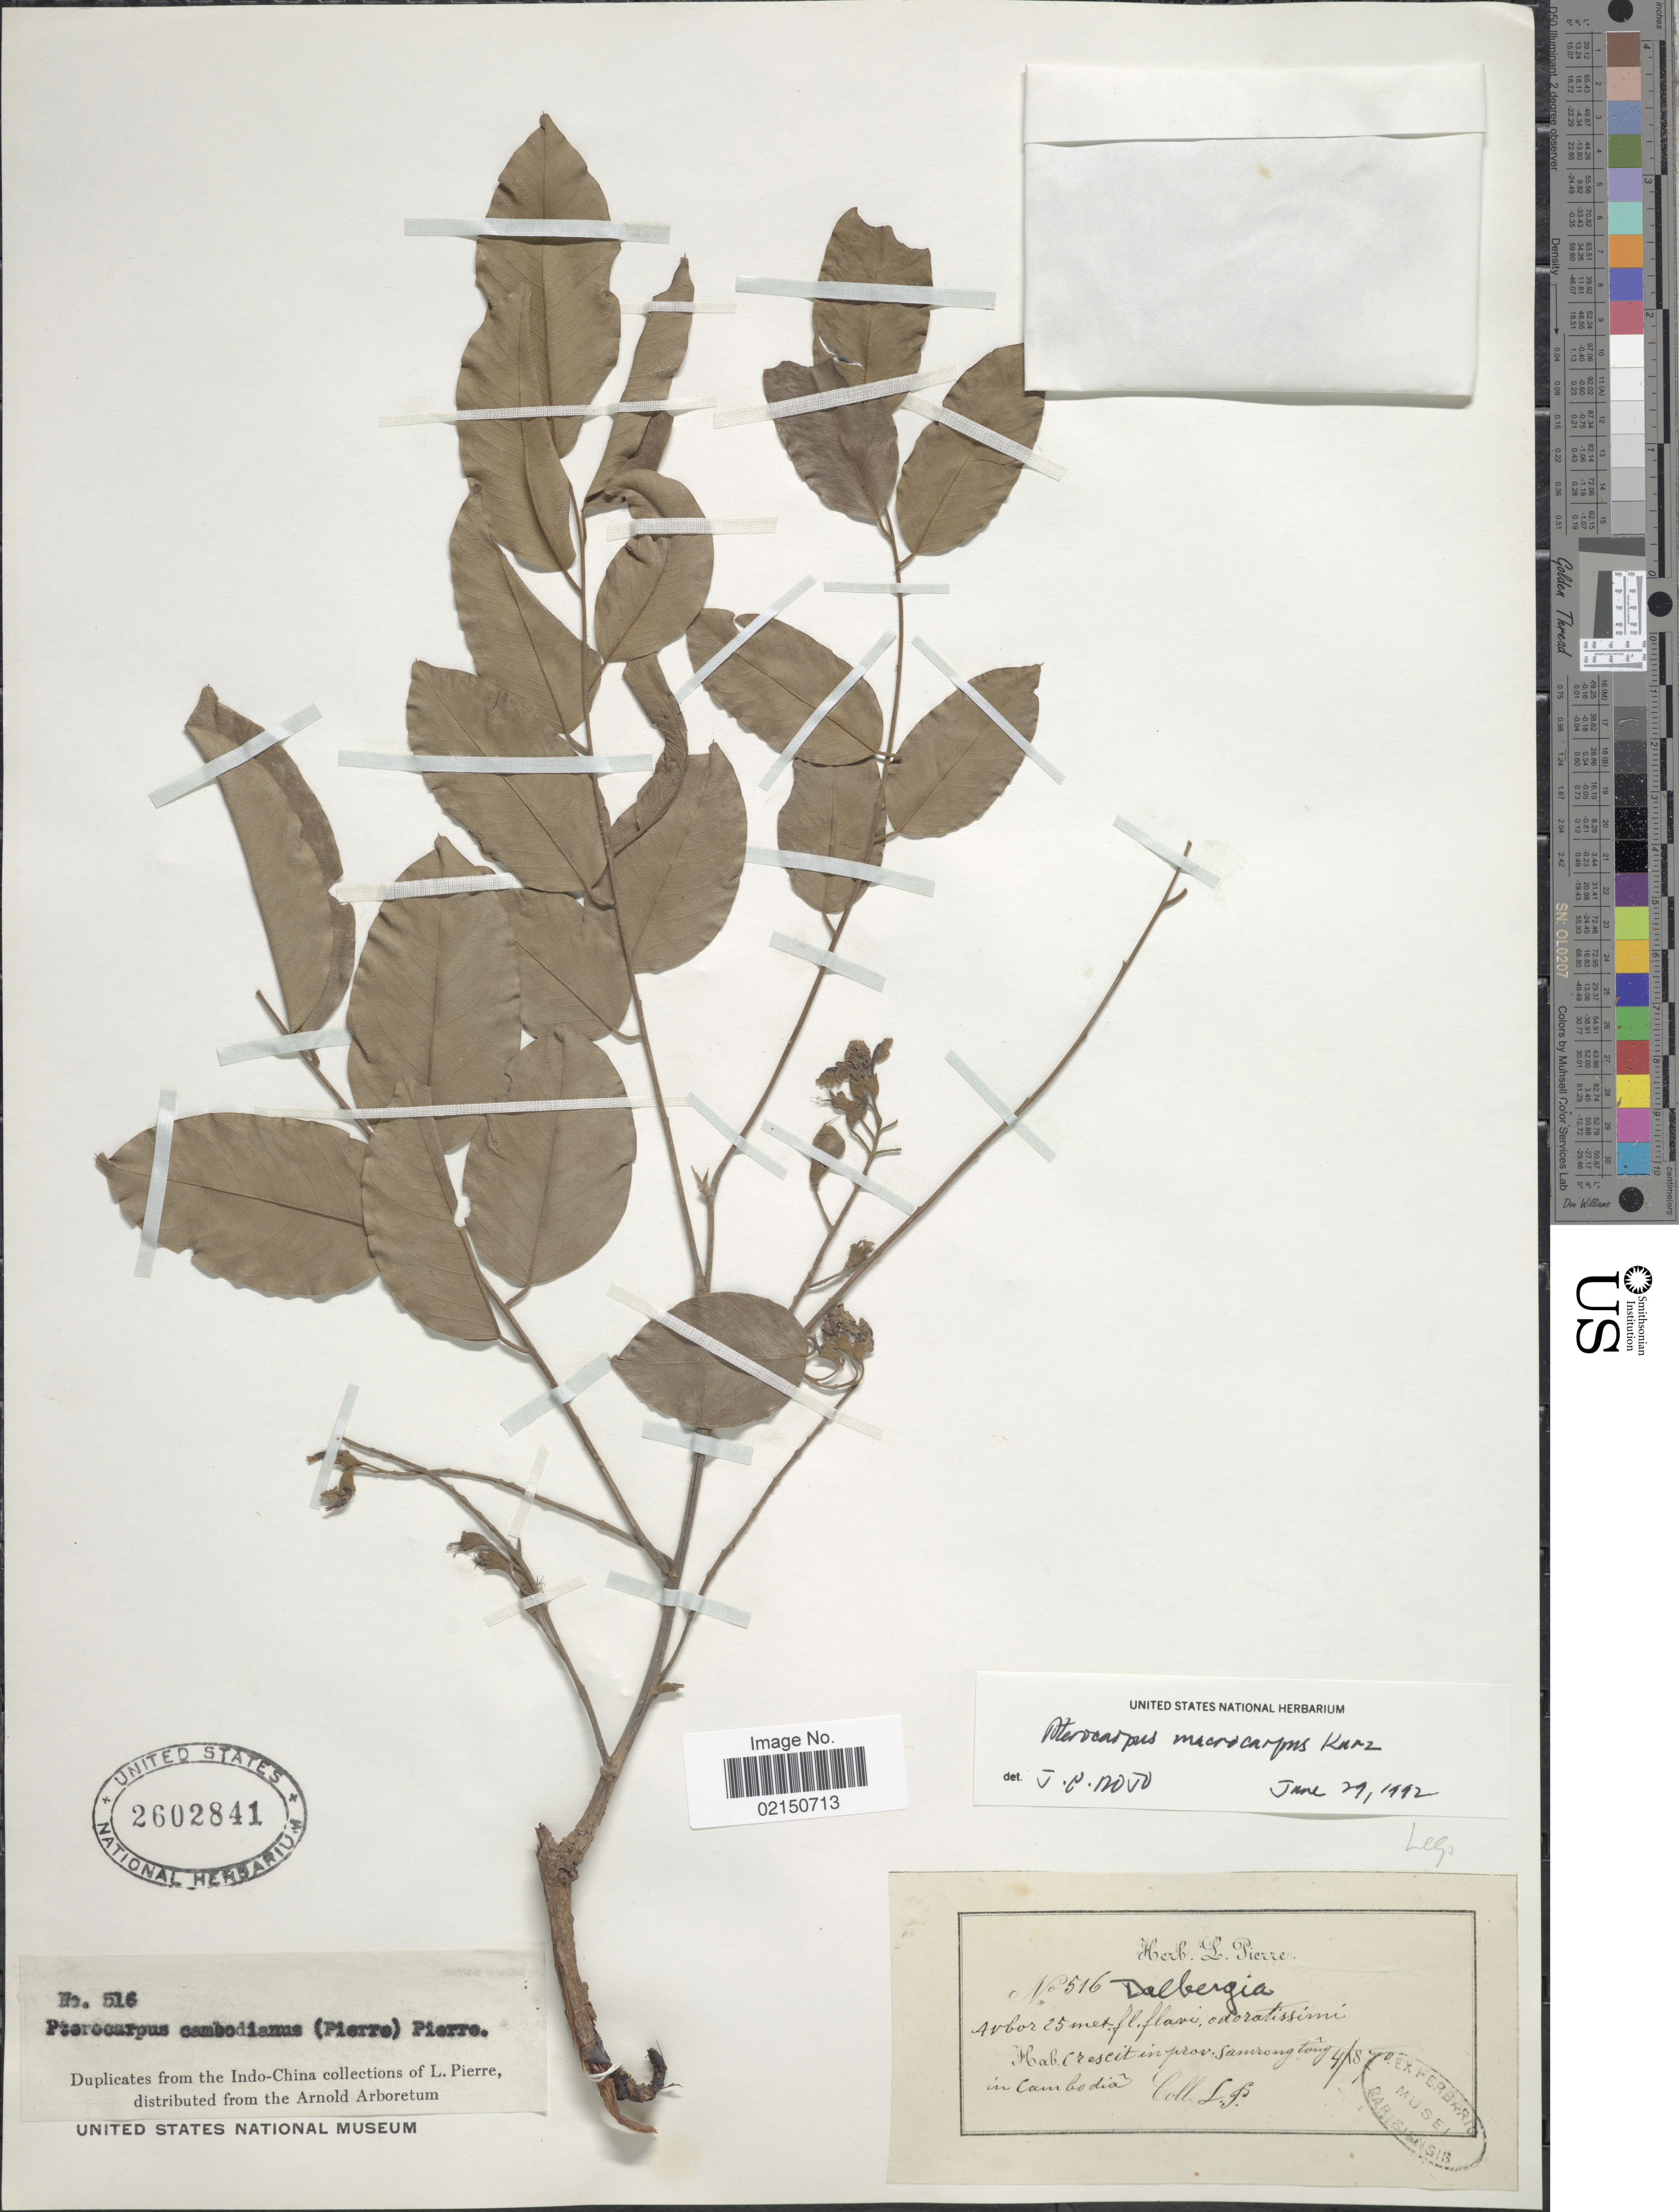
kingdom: Plantae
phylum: Tracheophyta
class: Magnoliopsida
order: Fabales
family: Fabaceae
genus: Pterocarpus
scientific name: Pterocarpus macrocarpus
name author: Kurz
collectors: L. Pierre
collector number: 516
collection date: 1870-04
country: Cambodia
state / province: Kampong Speu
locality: Prov. Samraong Tong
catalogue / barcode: US 2602841